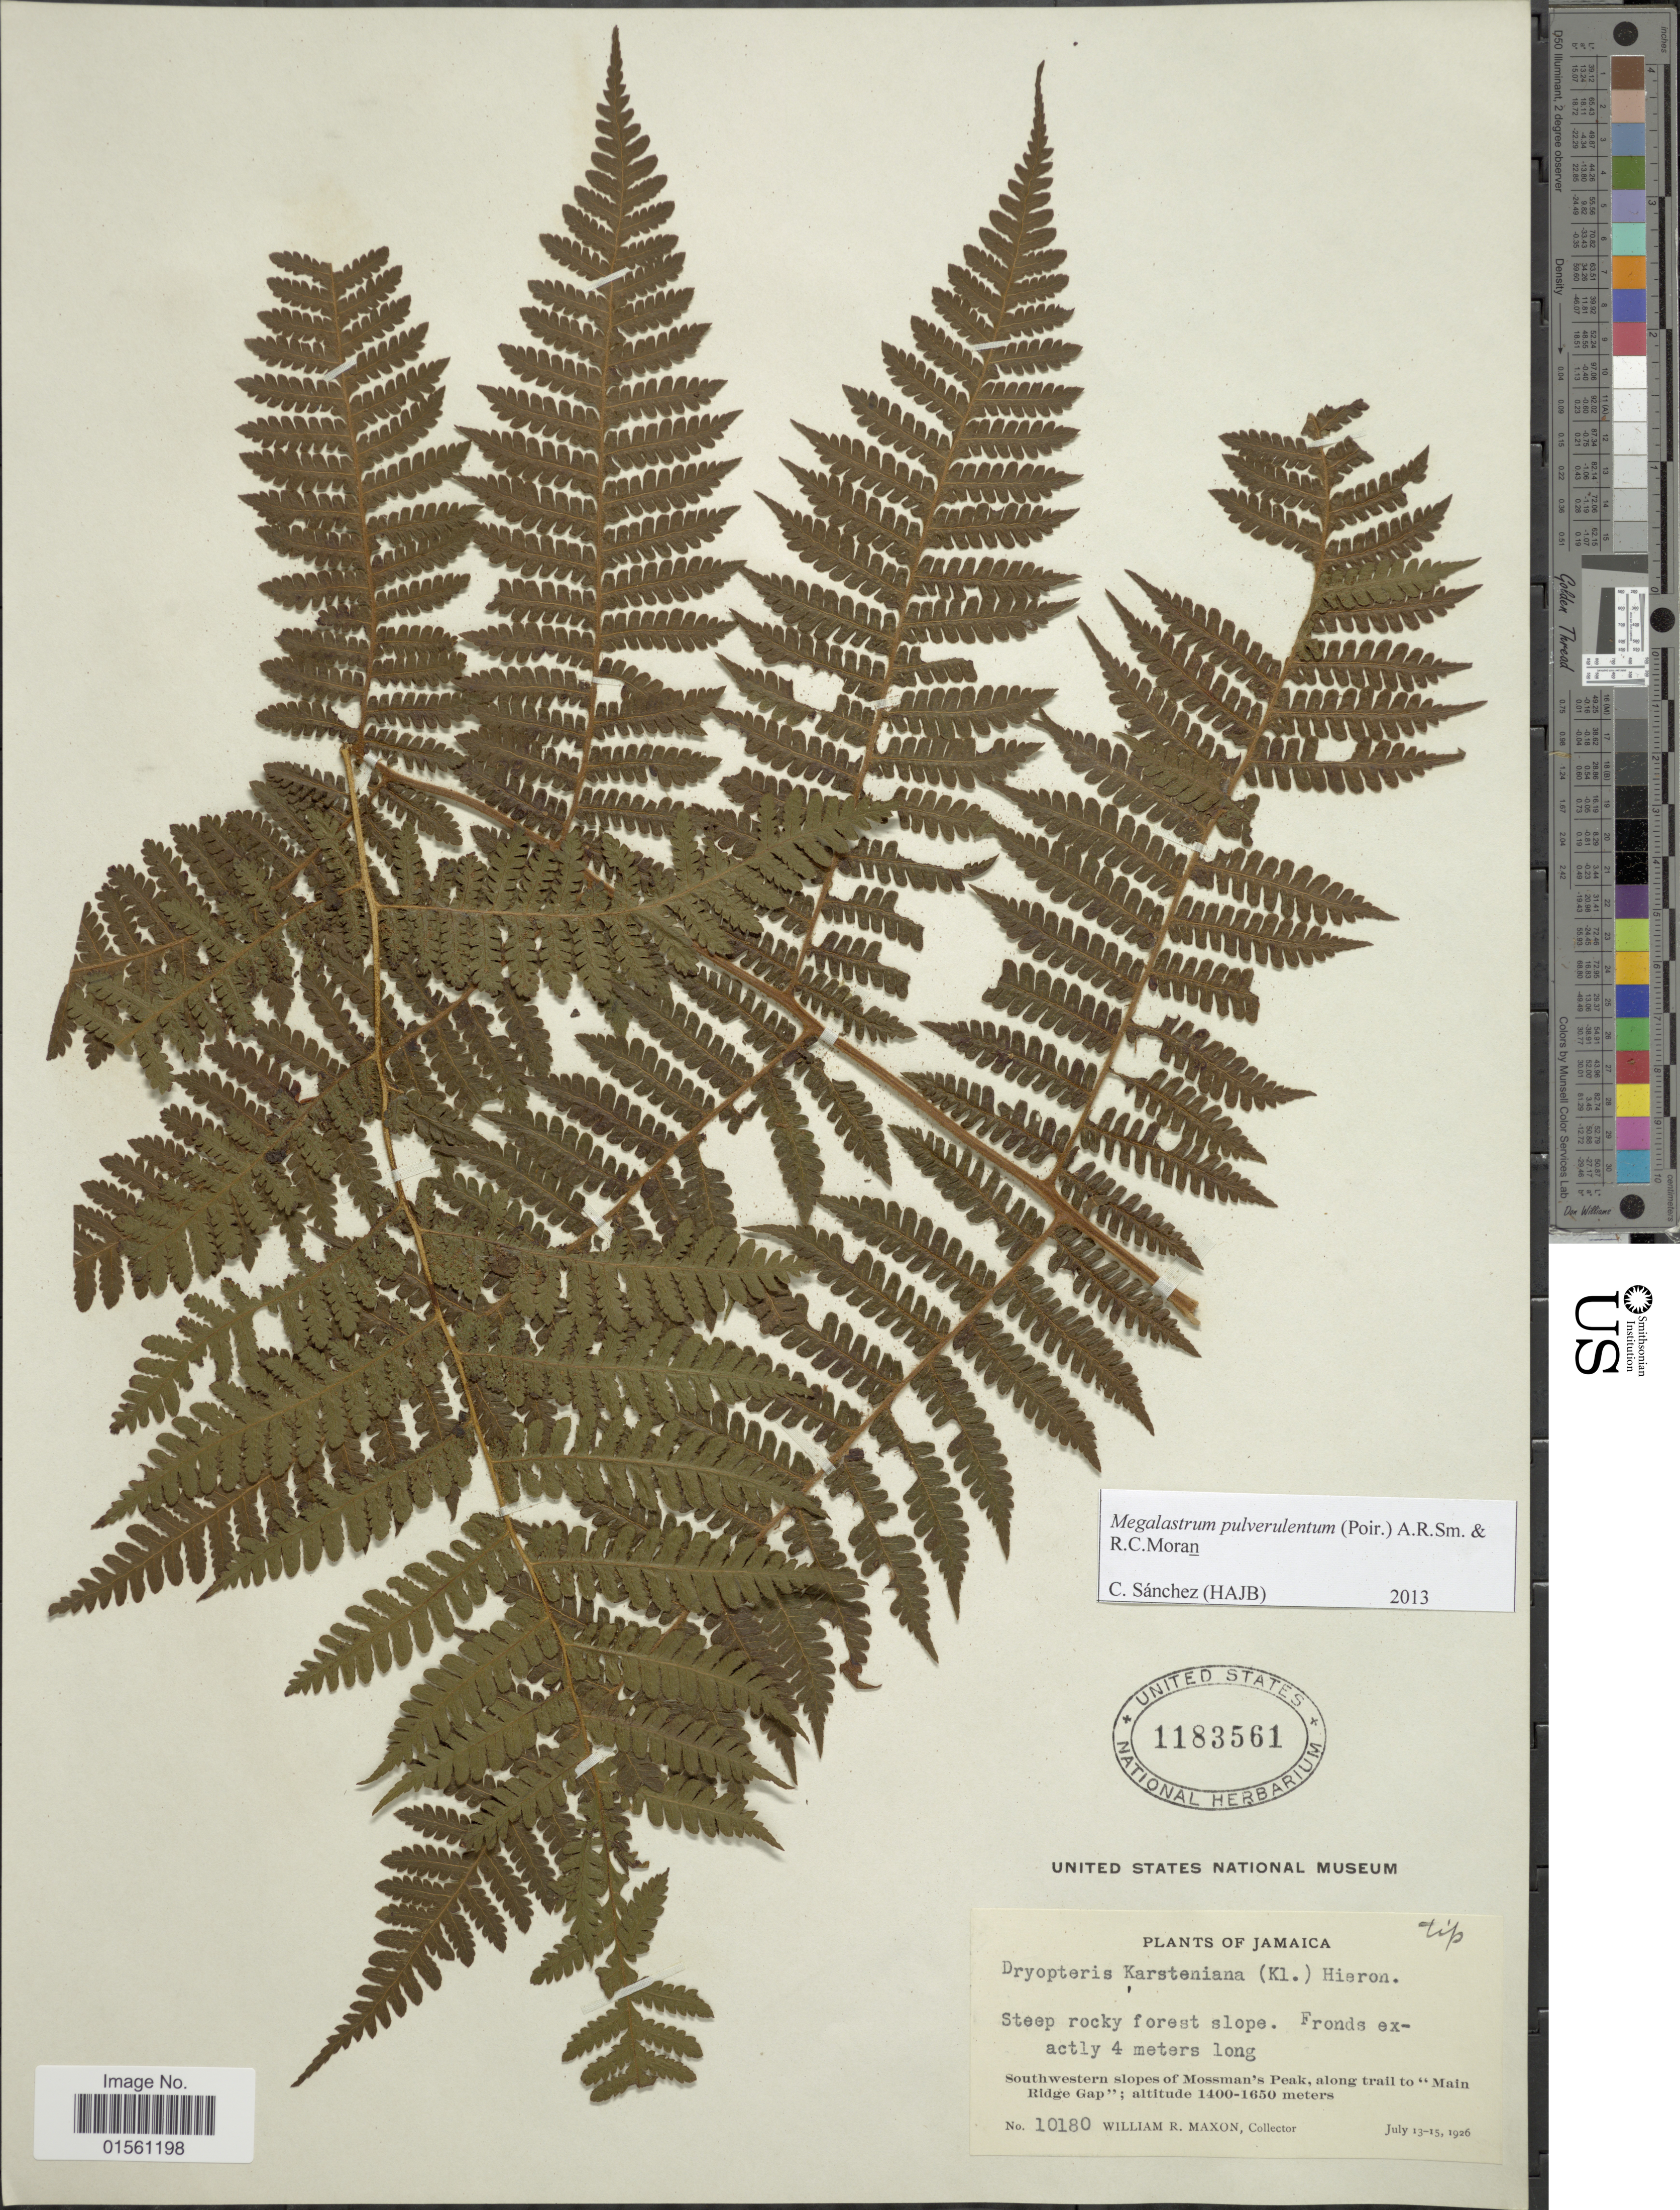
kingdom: Plantae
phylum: Tracheophyta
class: Polypodiopsida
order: Polypodiales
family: Dryopteridaceae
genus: Megalastrum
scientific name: Megalastrum pulverulentum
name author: (Poir.) A.R. Sm. & R.C. Moran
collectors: W. R. Maxon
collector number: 10180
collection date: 1926-07-13/1926-07-15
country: Jamaica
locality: Southwestern slopes of Mossman's Peak, along trail to "Main Ridge Gap".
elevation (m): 1400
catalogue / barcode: US 1183561